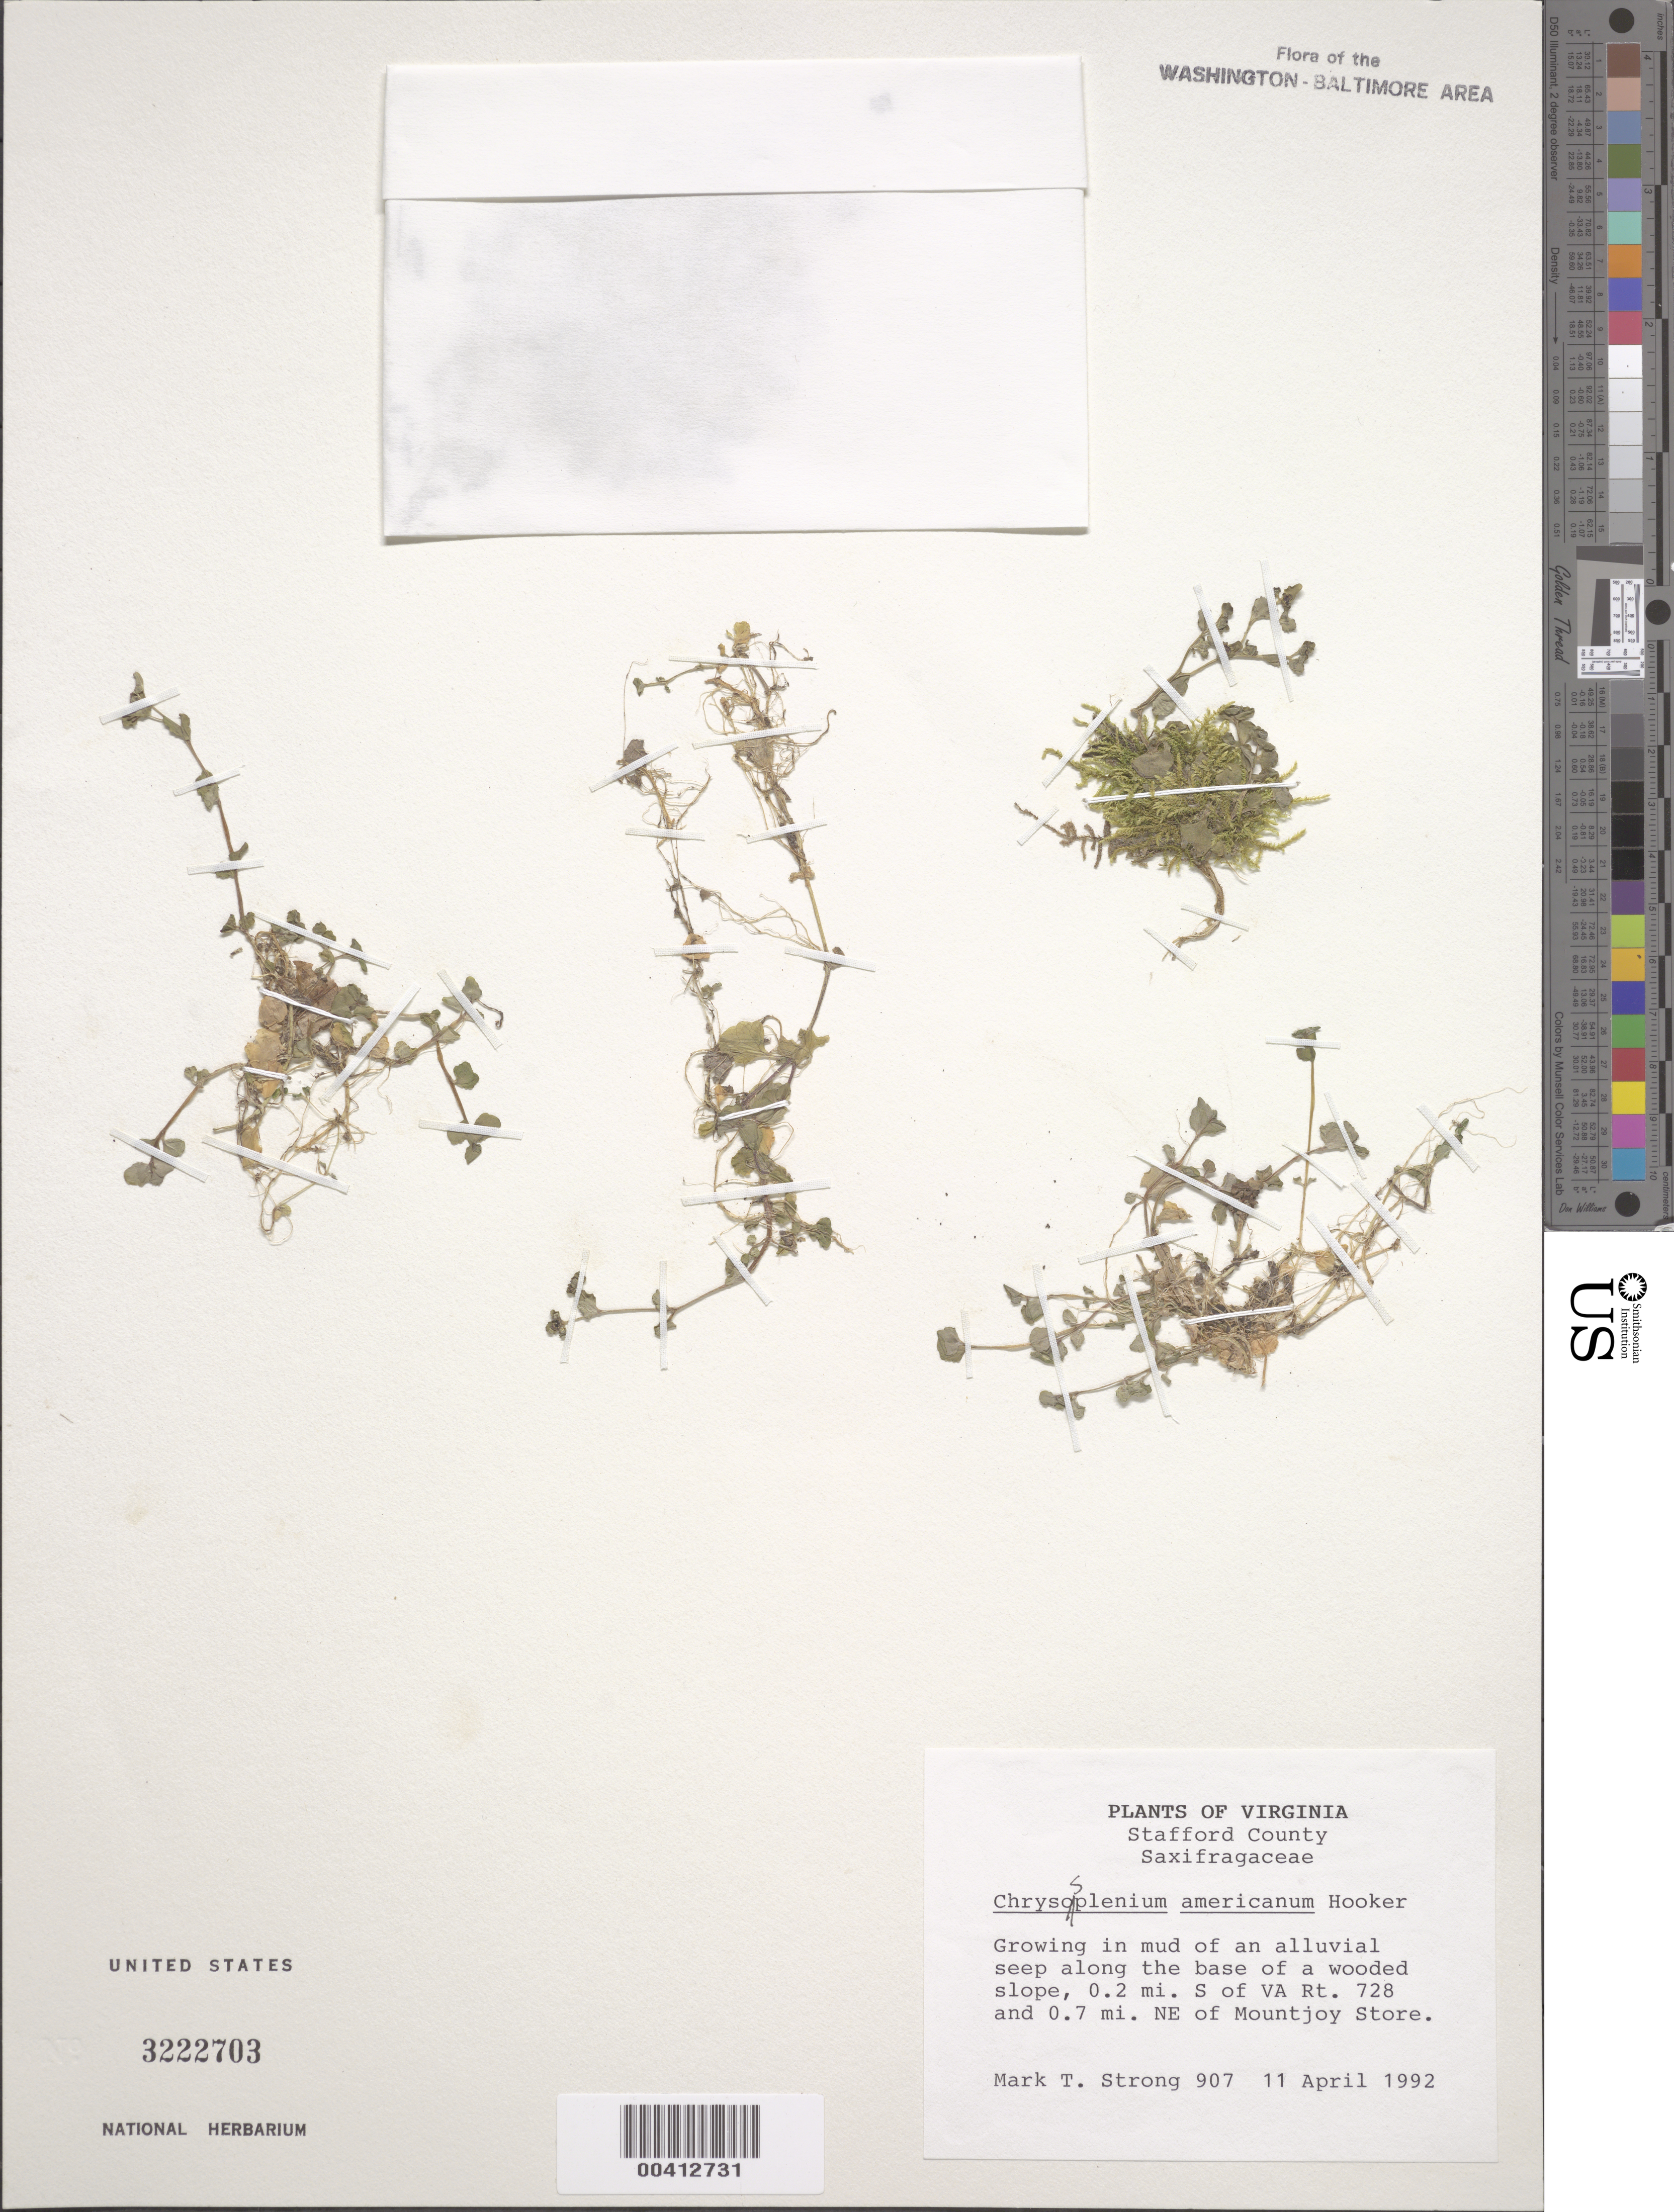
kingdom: Plantae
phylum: Tracheophyta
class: Magnoliopsida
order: Saxifragales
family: Saxifragaceae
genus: Chrysosplenium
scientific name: Chrysosplenium americanum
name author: Schwein.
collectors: M. T. Strong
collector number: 907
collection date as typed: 11 Apr 1992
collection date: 1992-04-11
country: United States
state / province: Virginia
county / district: Stafford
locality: NE of Mountjoy Store, S of Va Rt 728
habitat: Alluvialseep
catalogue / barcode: US 3222703